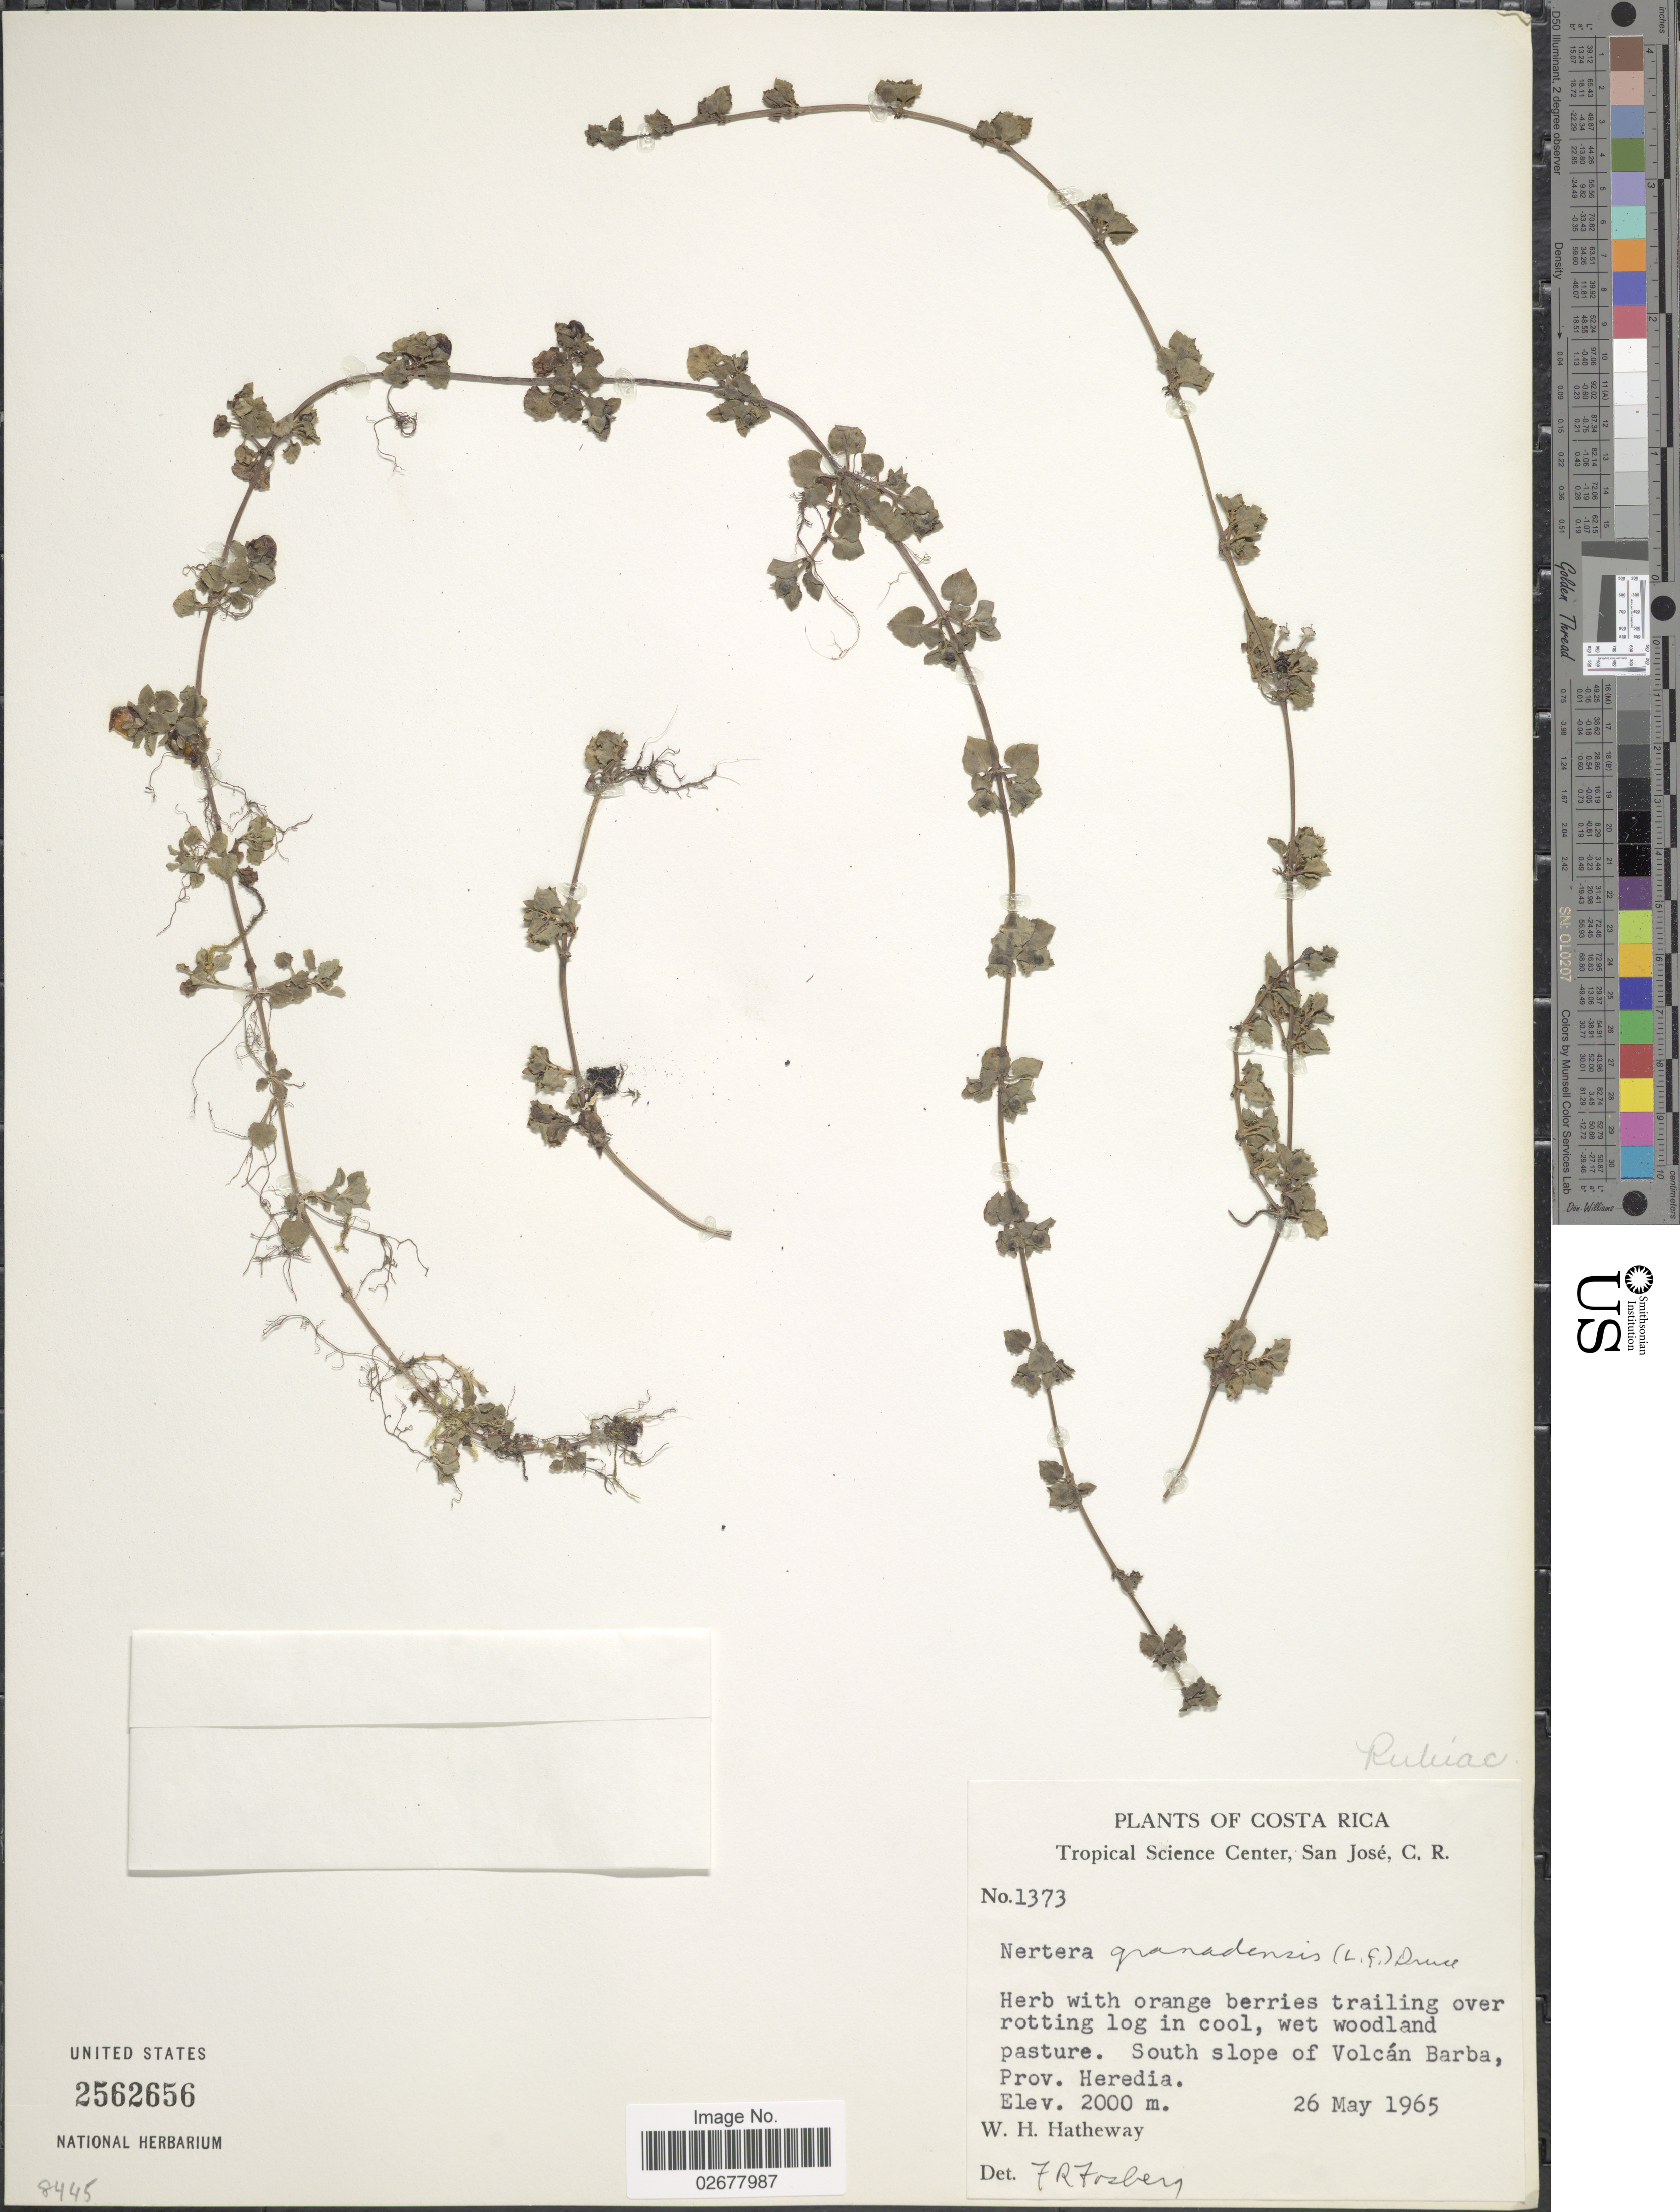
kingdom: Plantae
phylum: Tracheophyta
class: Magnoliopsida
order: Gentianales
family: Rubiaceae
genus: Nertera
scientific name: Nertera depressa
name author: Banks & Sol. ex Gaertn.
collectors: W. H. Hatheway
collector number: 1373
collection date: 1965-05-26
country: Costa Rica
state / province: Heredia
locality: South slope of Volcán Barba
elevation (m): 2000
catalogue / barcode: US 2562656